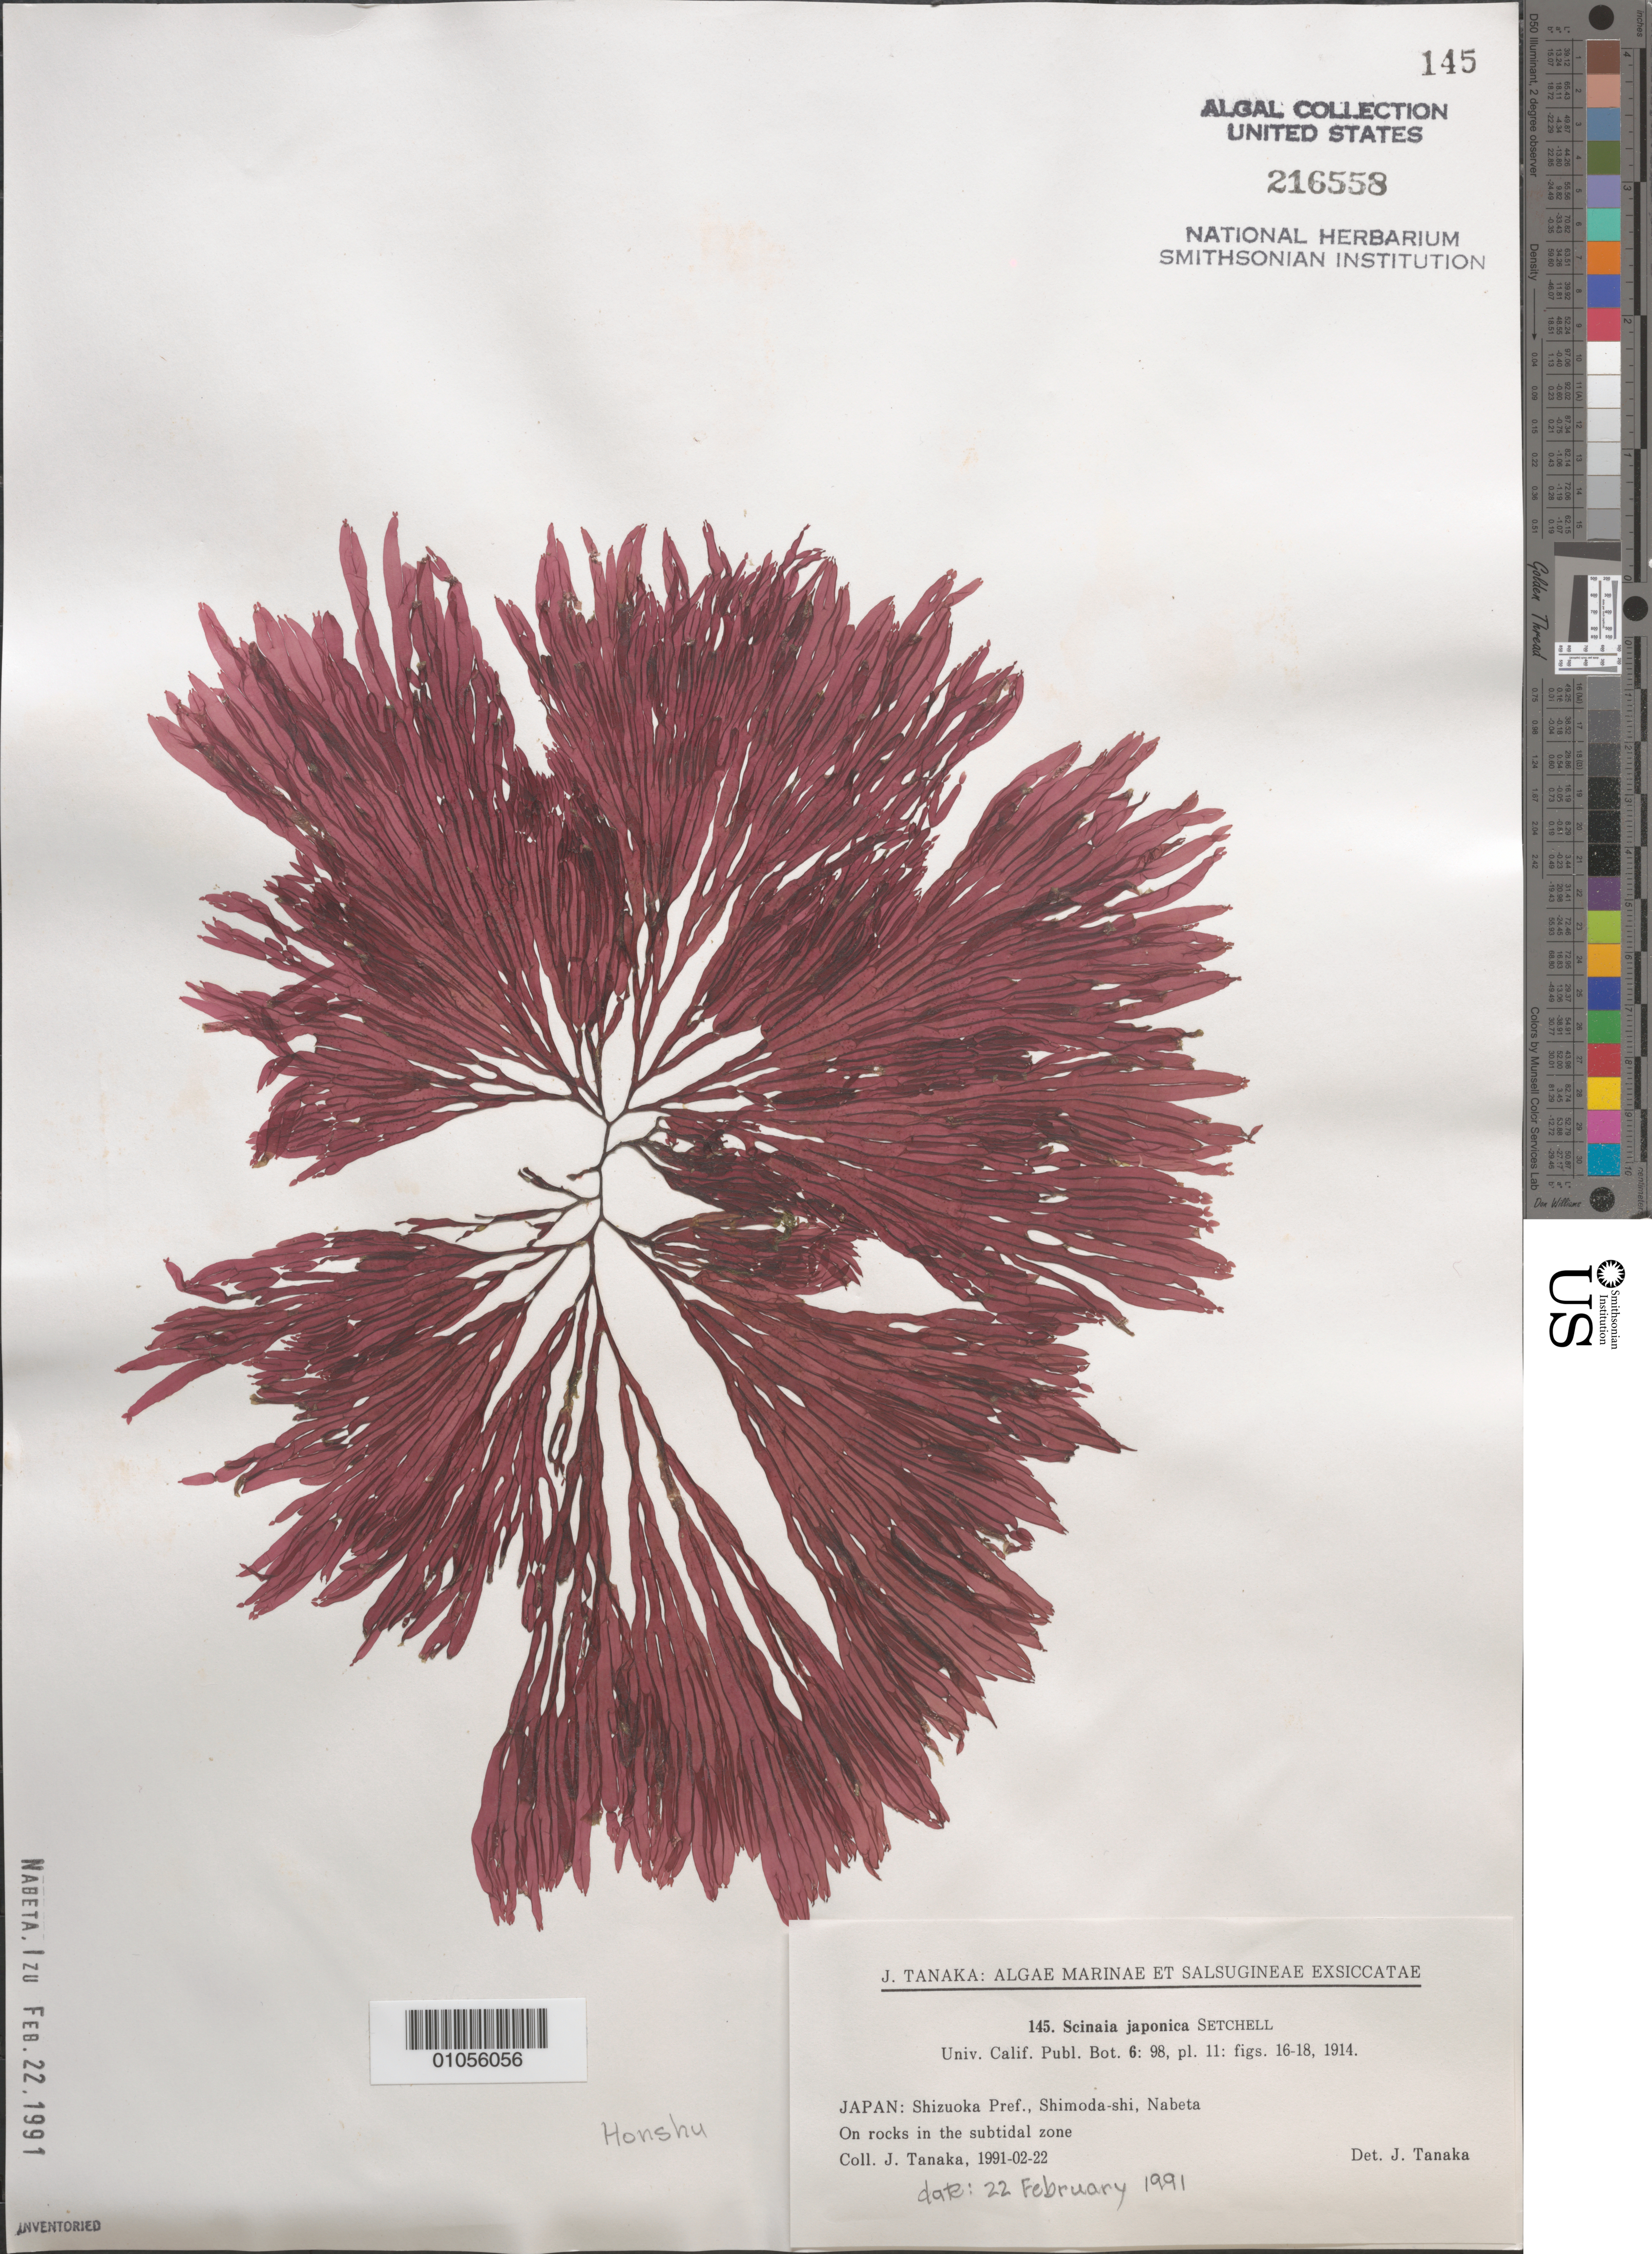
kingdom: Plantae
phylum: Rhodophyta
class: Florideophyceae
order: Nemaliales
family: Scinaiaceae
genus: Scinaia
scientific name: Scinaia japonica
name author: Setch.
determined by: Tanaka, J.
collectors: J. Tanaka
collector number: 145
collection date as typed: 22 Feb 1991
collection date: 1991-02-22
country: Japan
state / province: Sizuoka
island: Honshu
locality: Shimoda-shi, Nabeta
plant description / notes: Tanaka, J., Algae Marinae et Salsugineae Exsiccatae, Fasc. VI (nos. 126-150), 1993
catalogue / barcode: US 216558